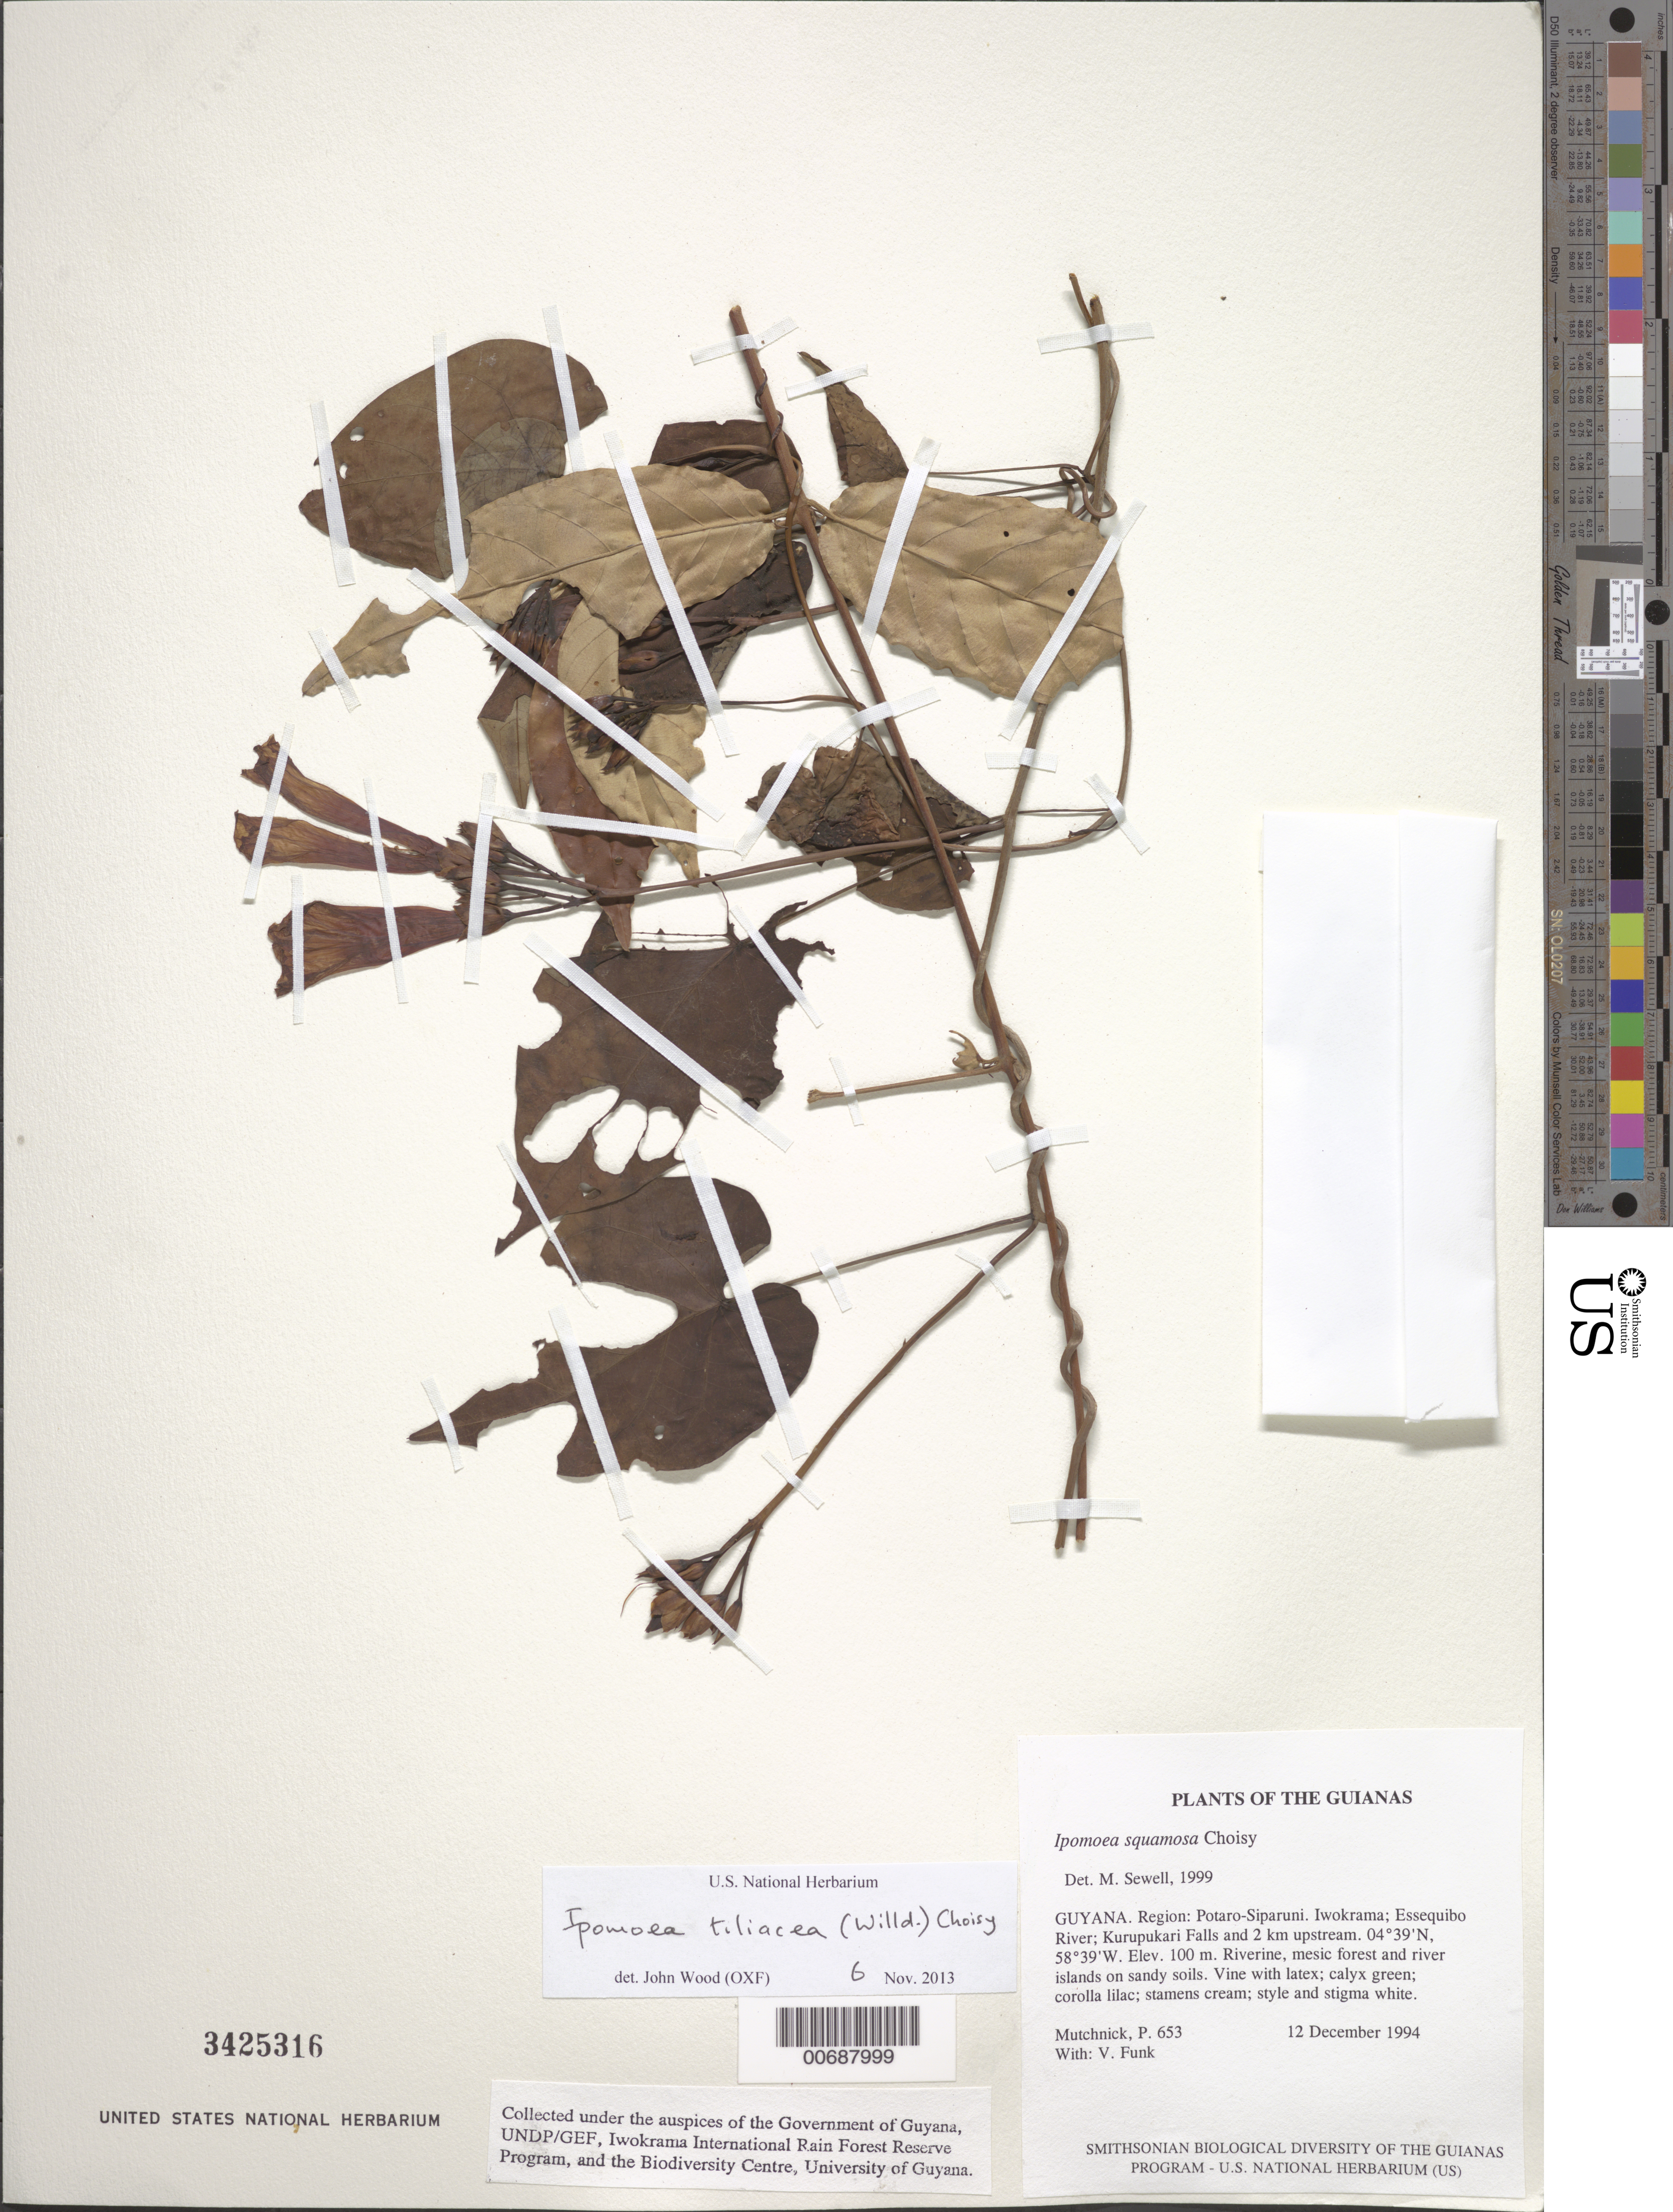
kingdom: Plantae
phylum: Tracheophyta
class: Magnoliopsida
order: Solanales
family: Convolvulaceae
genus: Ipomoea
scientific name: Ipomoea squamosa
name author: Choisy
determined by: Sewell, M.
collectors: P. Mutchnick & V. Funk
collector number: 653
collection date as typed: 12 December 1994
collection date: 1994-12-12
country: Guyana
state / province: Potaro-Siparuni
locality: Iwokrama; Essequibo River; Kurupukari Falls and 2 km upstream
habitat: Riverine, mesic forest and river islands on sandy soils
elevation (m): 100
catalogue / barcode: US 3425316